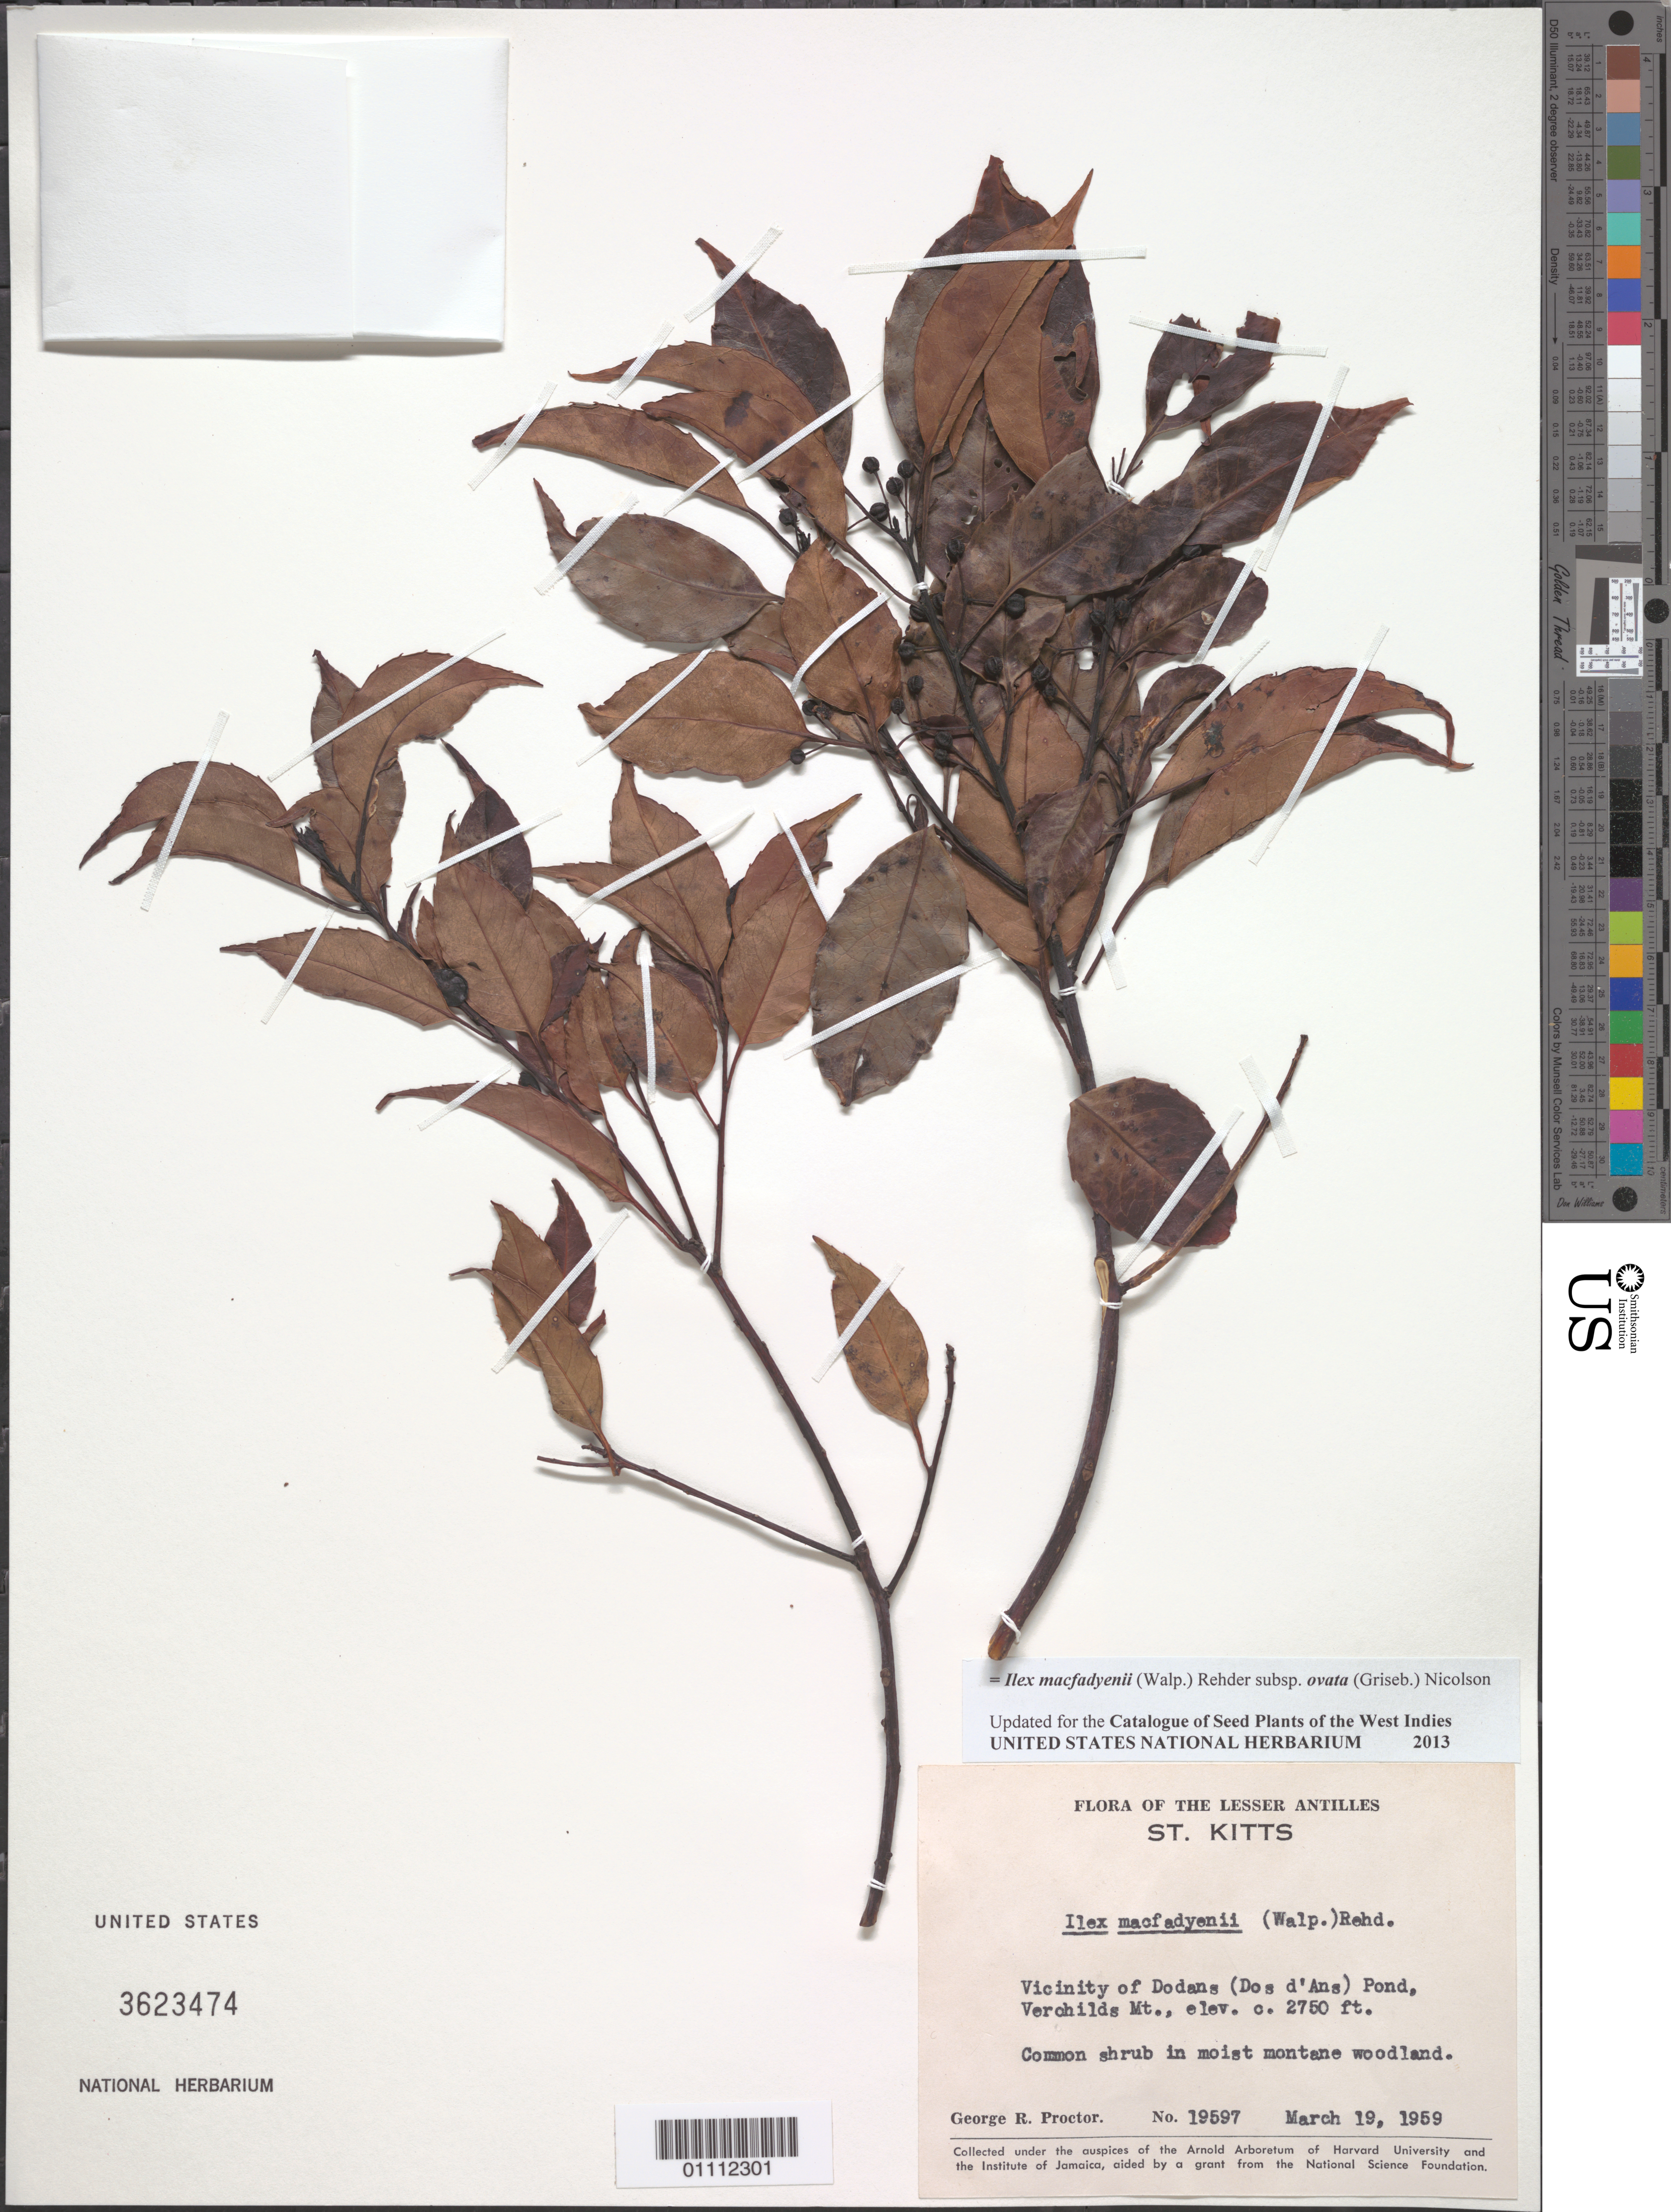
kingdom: Plantae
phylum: Tracheophyta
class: Magnoliopsida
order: Aquifoliales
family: Aquifoliaceae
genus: Ilex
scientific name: Ilex macfadyenii subsp. ovata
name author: (Griseb.) Nicolson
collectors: G. R. Proctor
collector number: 19597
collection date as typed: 19 Mar 1959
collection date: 1959-03-19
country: St. Christopher-Nevis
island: St. Christopher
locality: Verchilds Mt., vicinity of Dodans (Dos d'Ans) Pond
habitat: Moist montane woodland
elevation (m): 838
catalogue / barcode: US 3623474